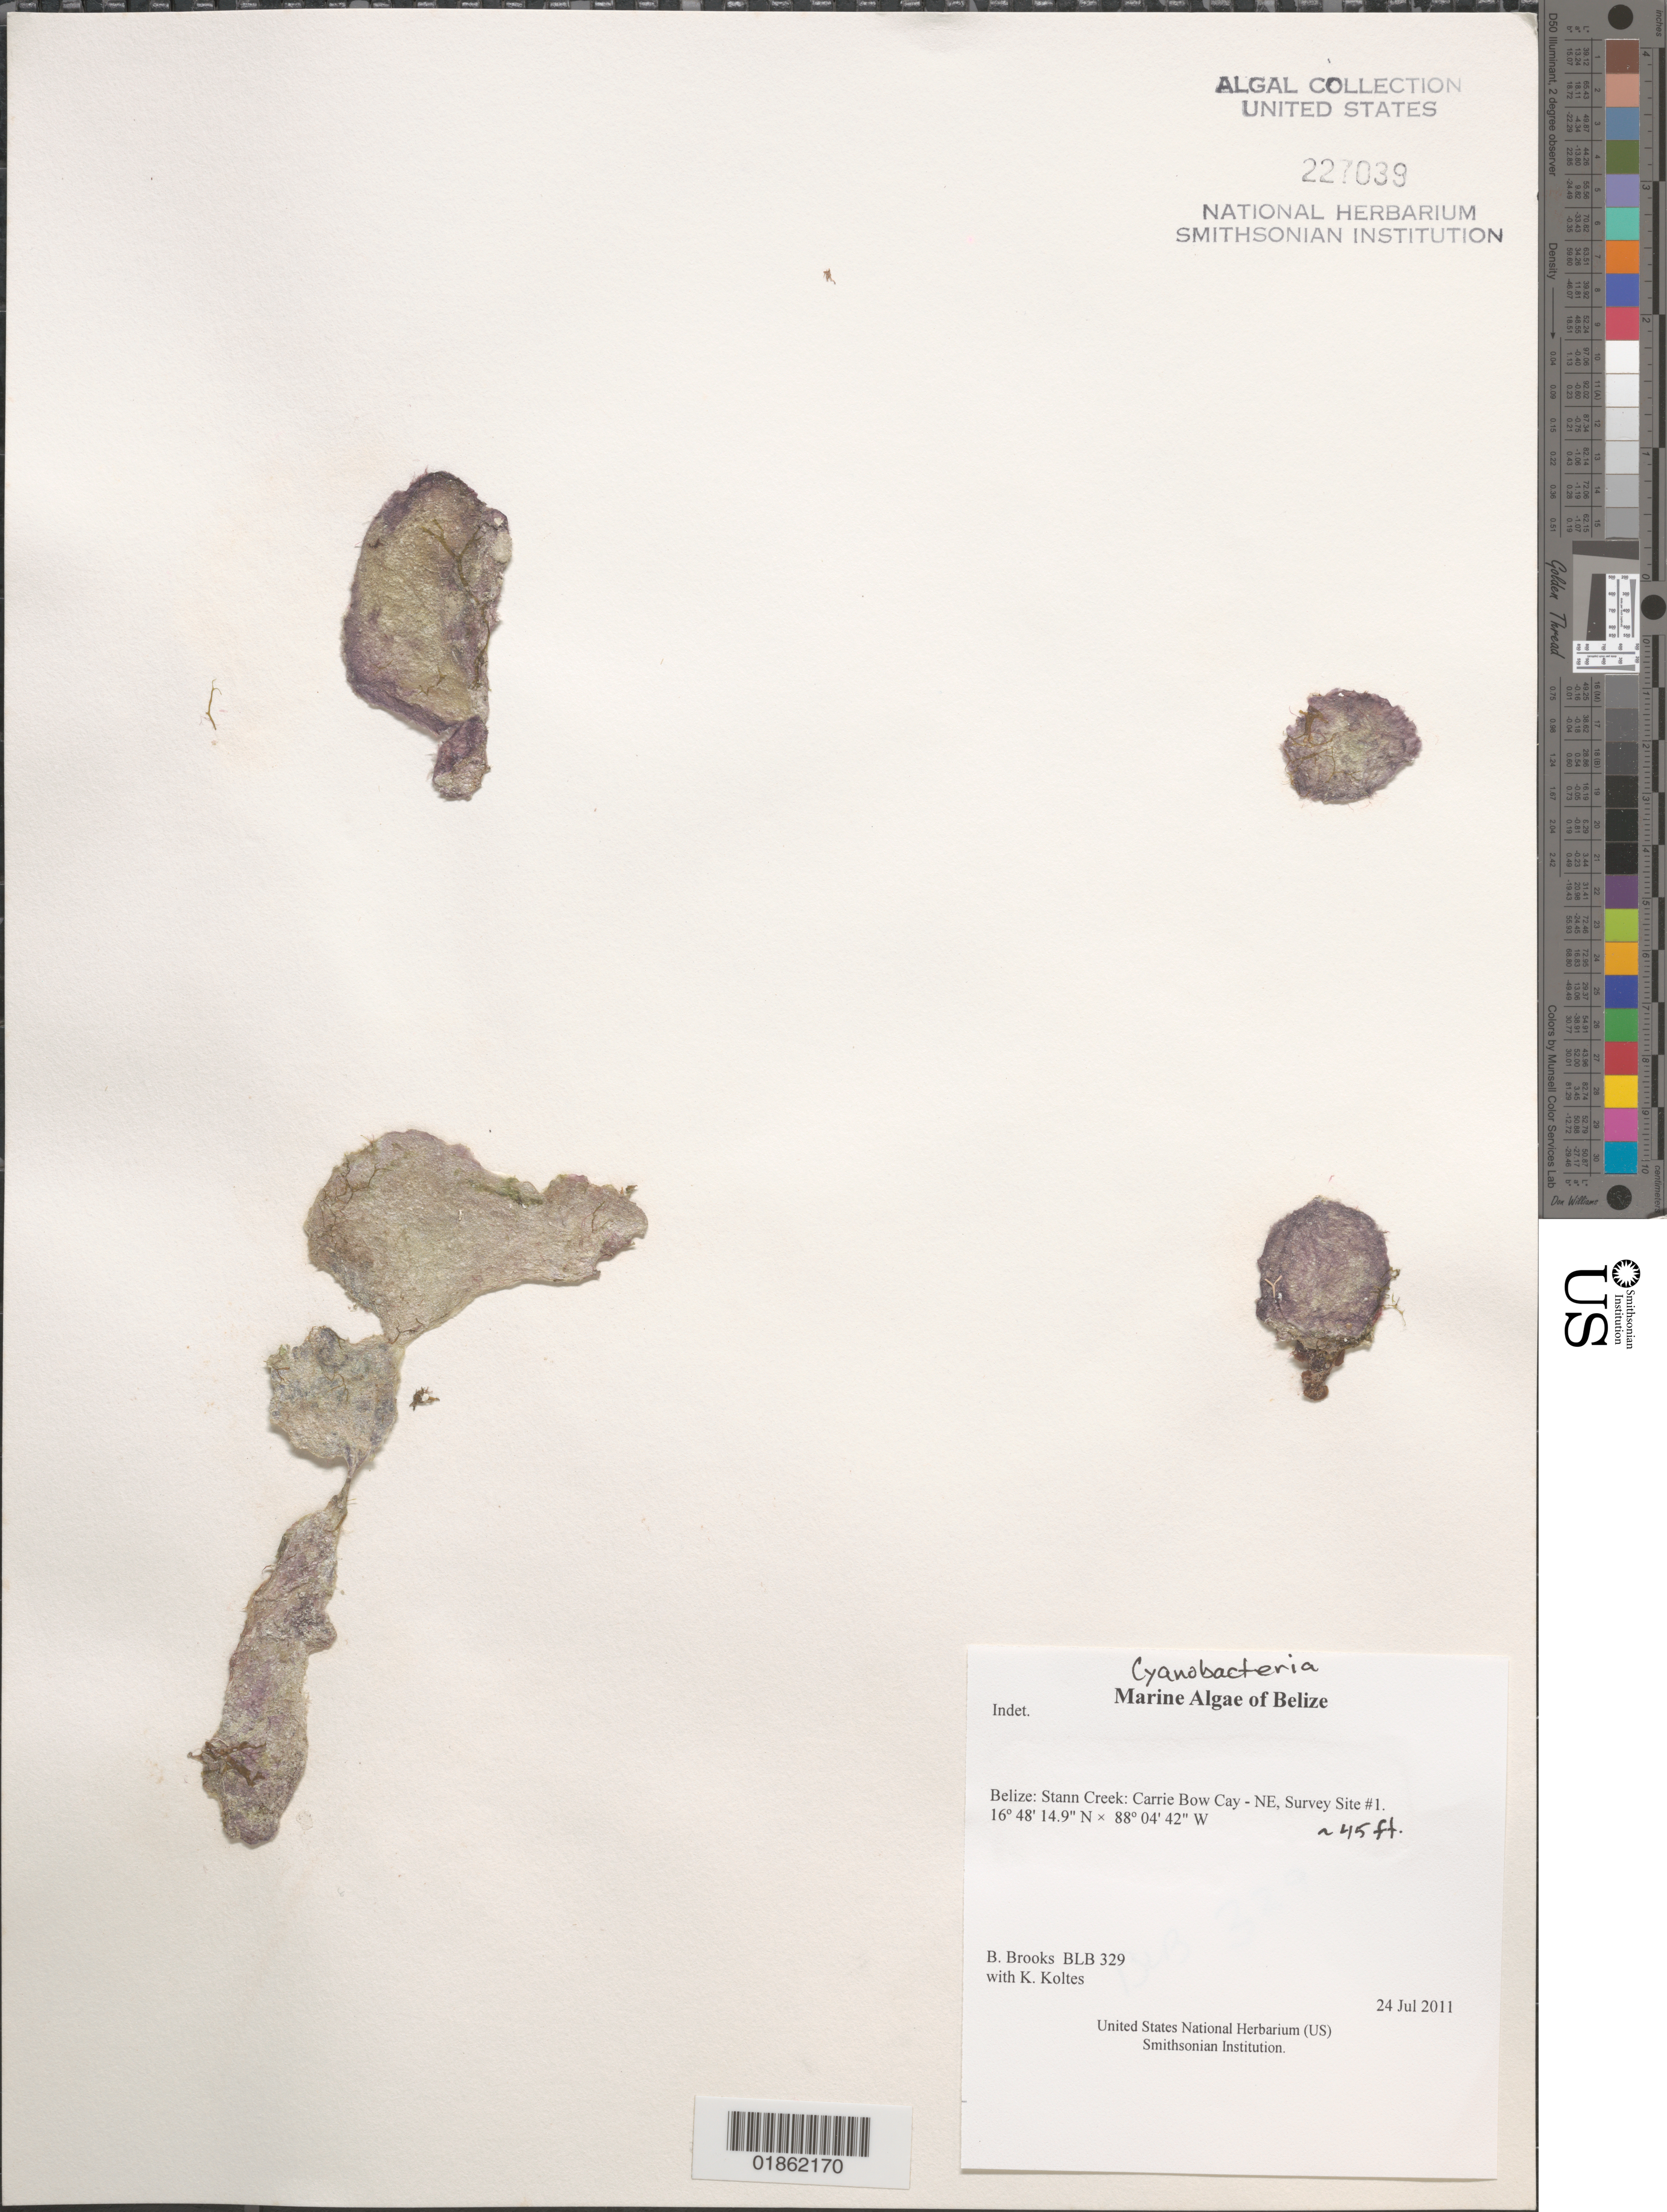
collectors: B. Brooks & K. Koltes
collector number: BLB 329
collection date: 2011-07-24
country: Belize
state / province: Stann Creek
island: Carrie Bow Cay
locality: Carrie Bow Cay - NE, Survey Site #1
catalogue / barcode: US 227039